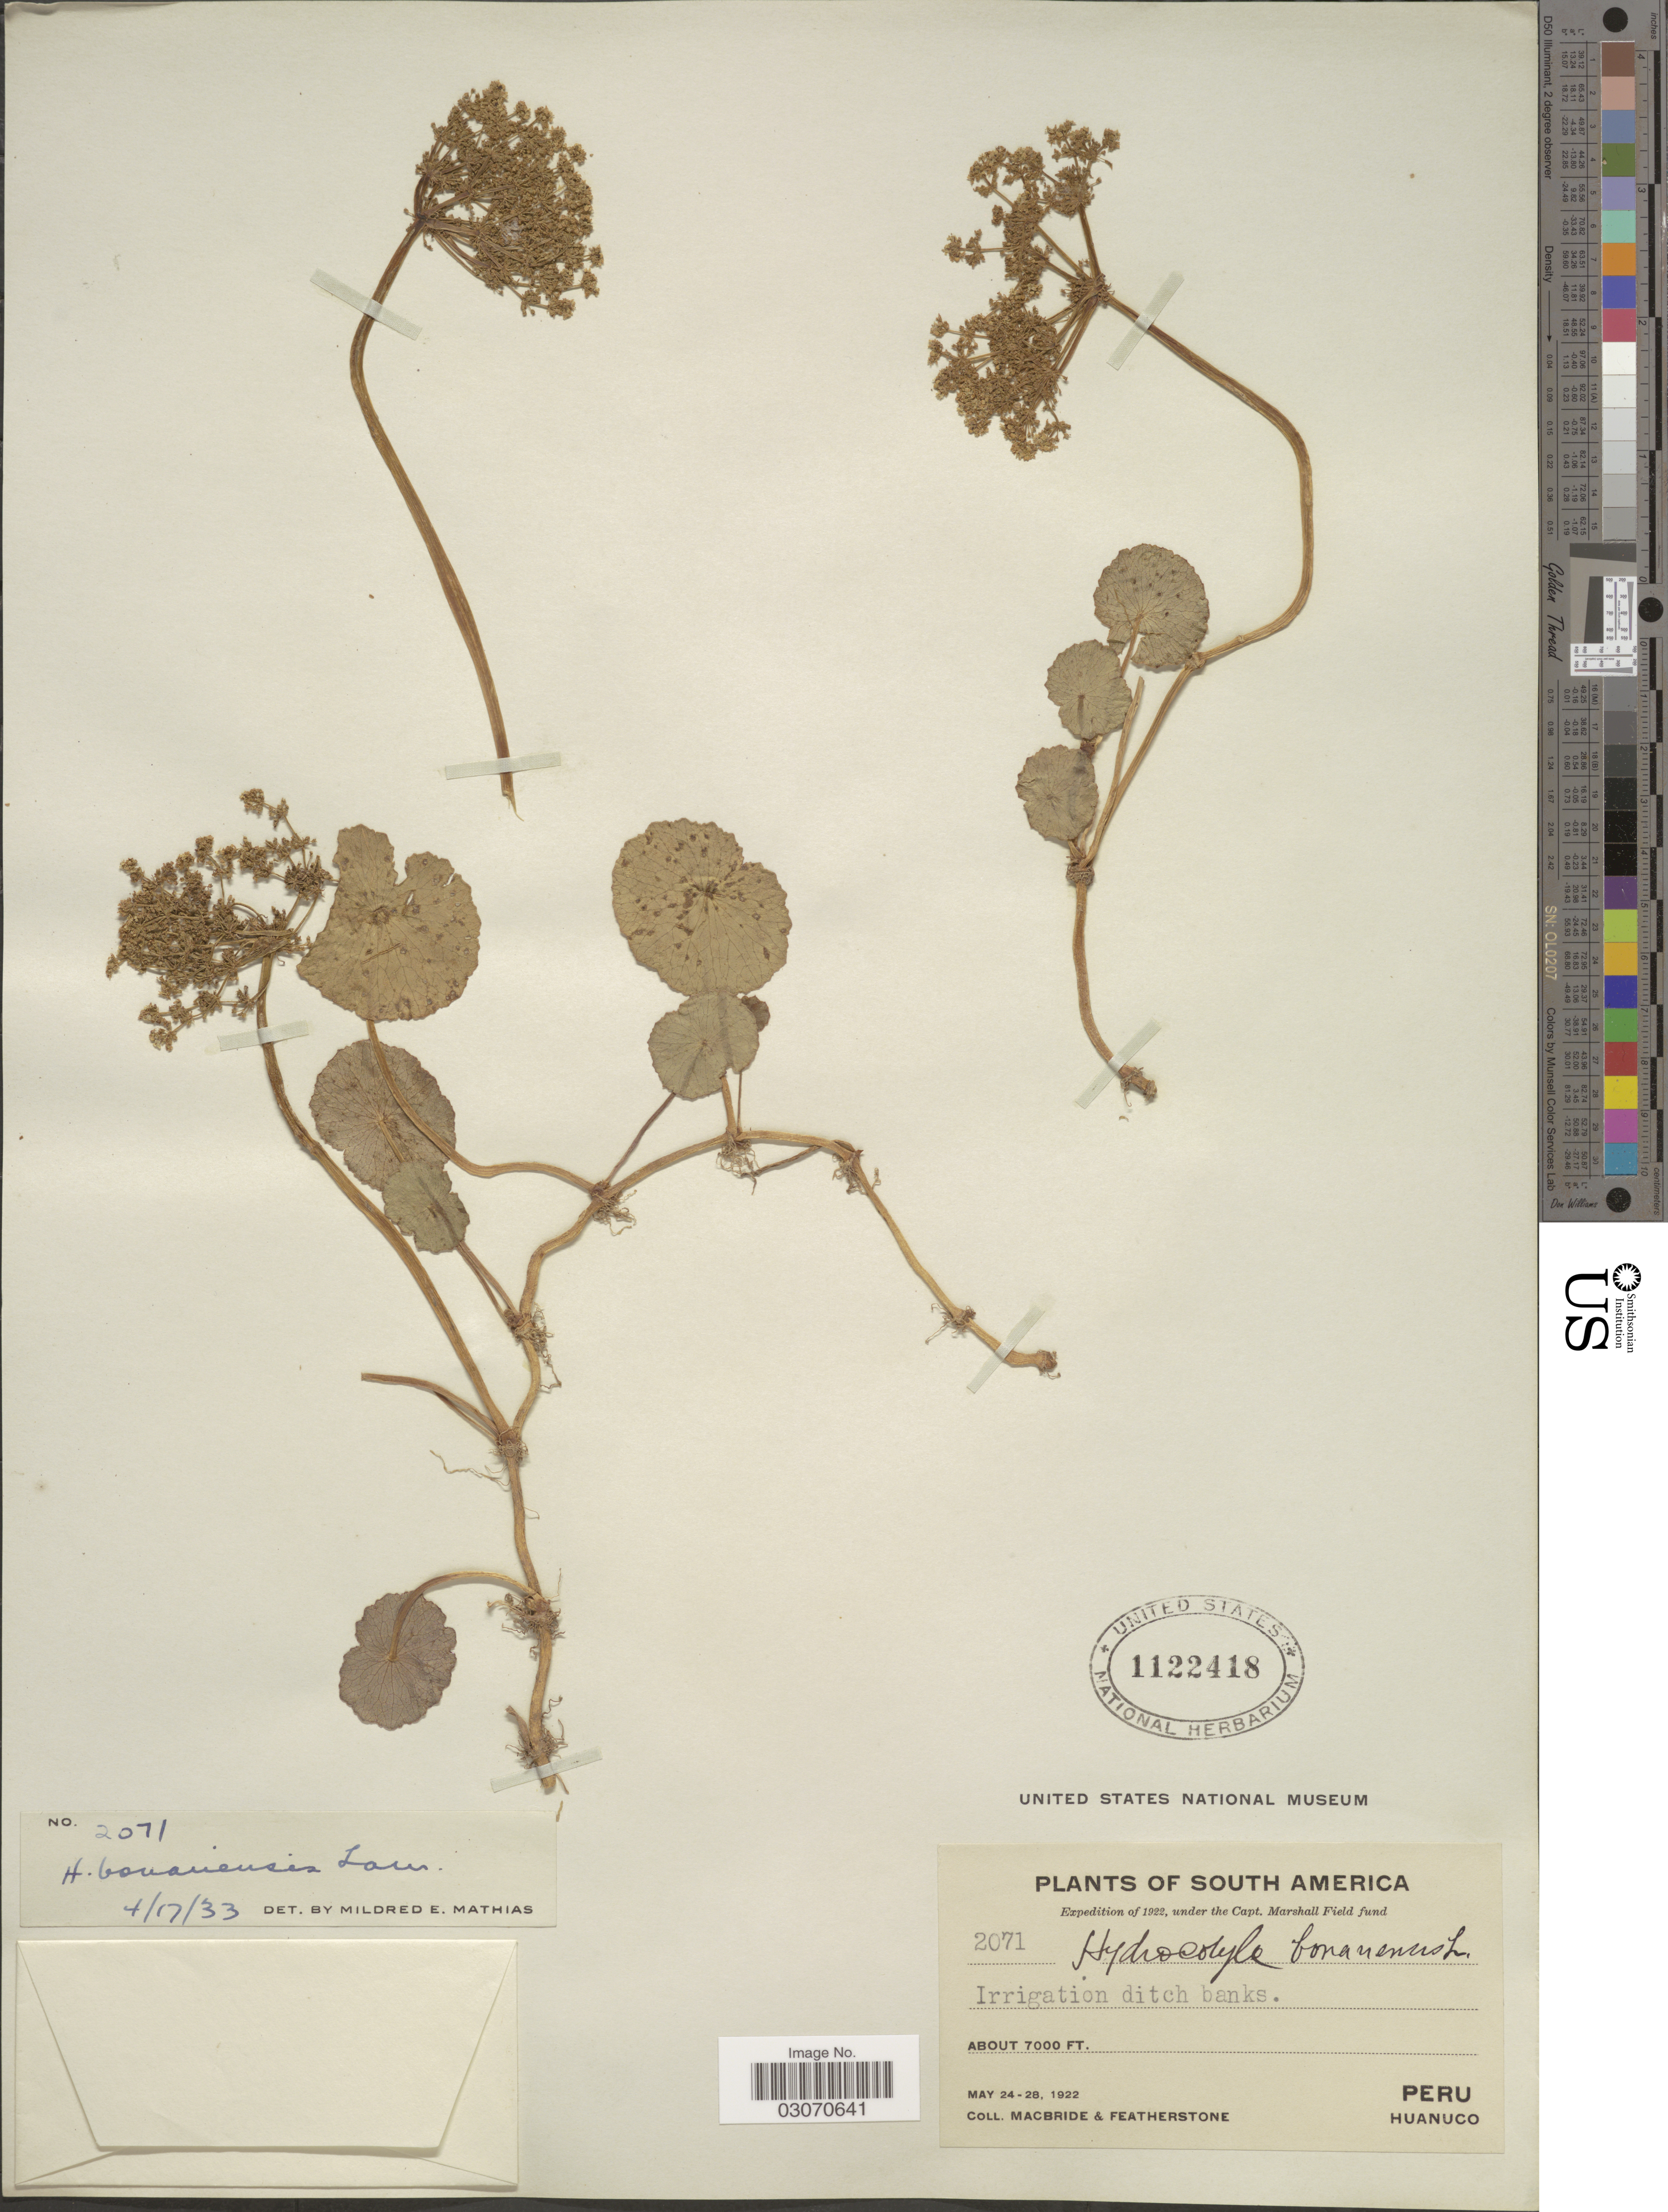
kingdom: Plantae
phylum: Tracheophyta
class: Magnoliopsida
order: Apiales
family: Araliaceae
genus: Hydrocotyle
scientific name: Hydrocotyle bonariensis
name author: Lam.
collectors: Macbride, -- & -. Featherstone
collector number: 2071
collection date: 1922-05-24/1922-05-28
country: Peru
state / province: Huánuco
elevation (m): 2134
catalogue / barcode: US 1122418